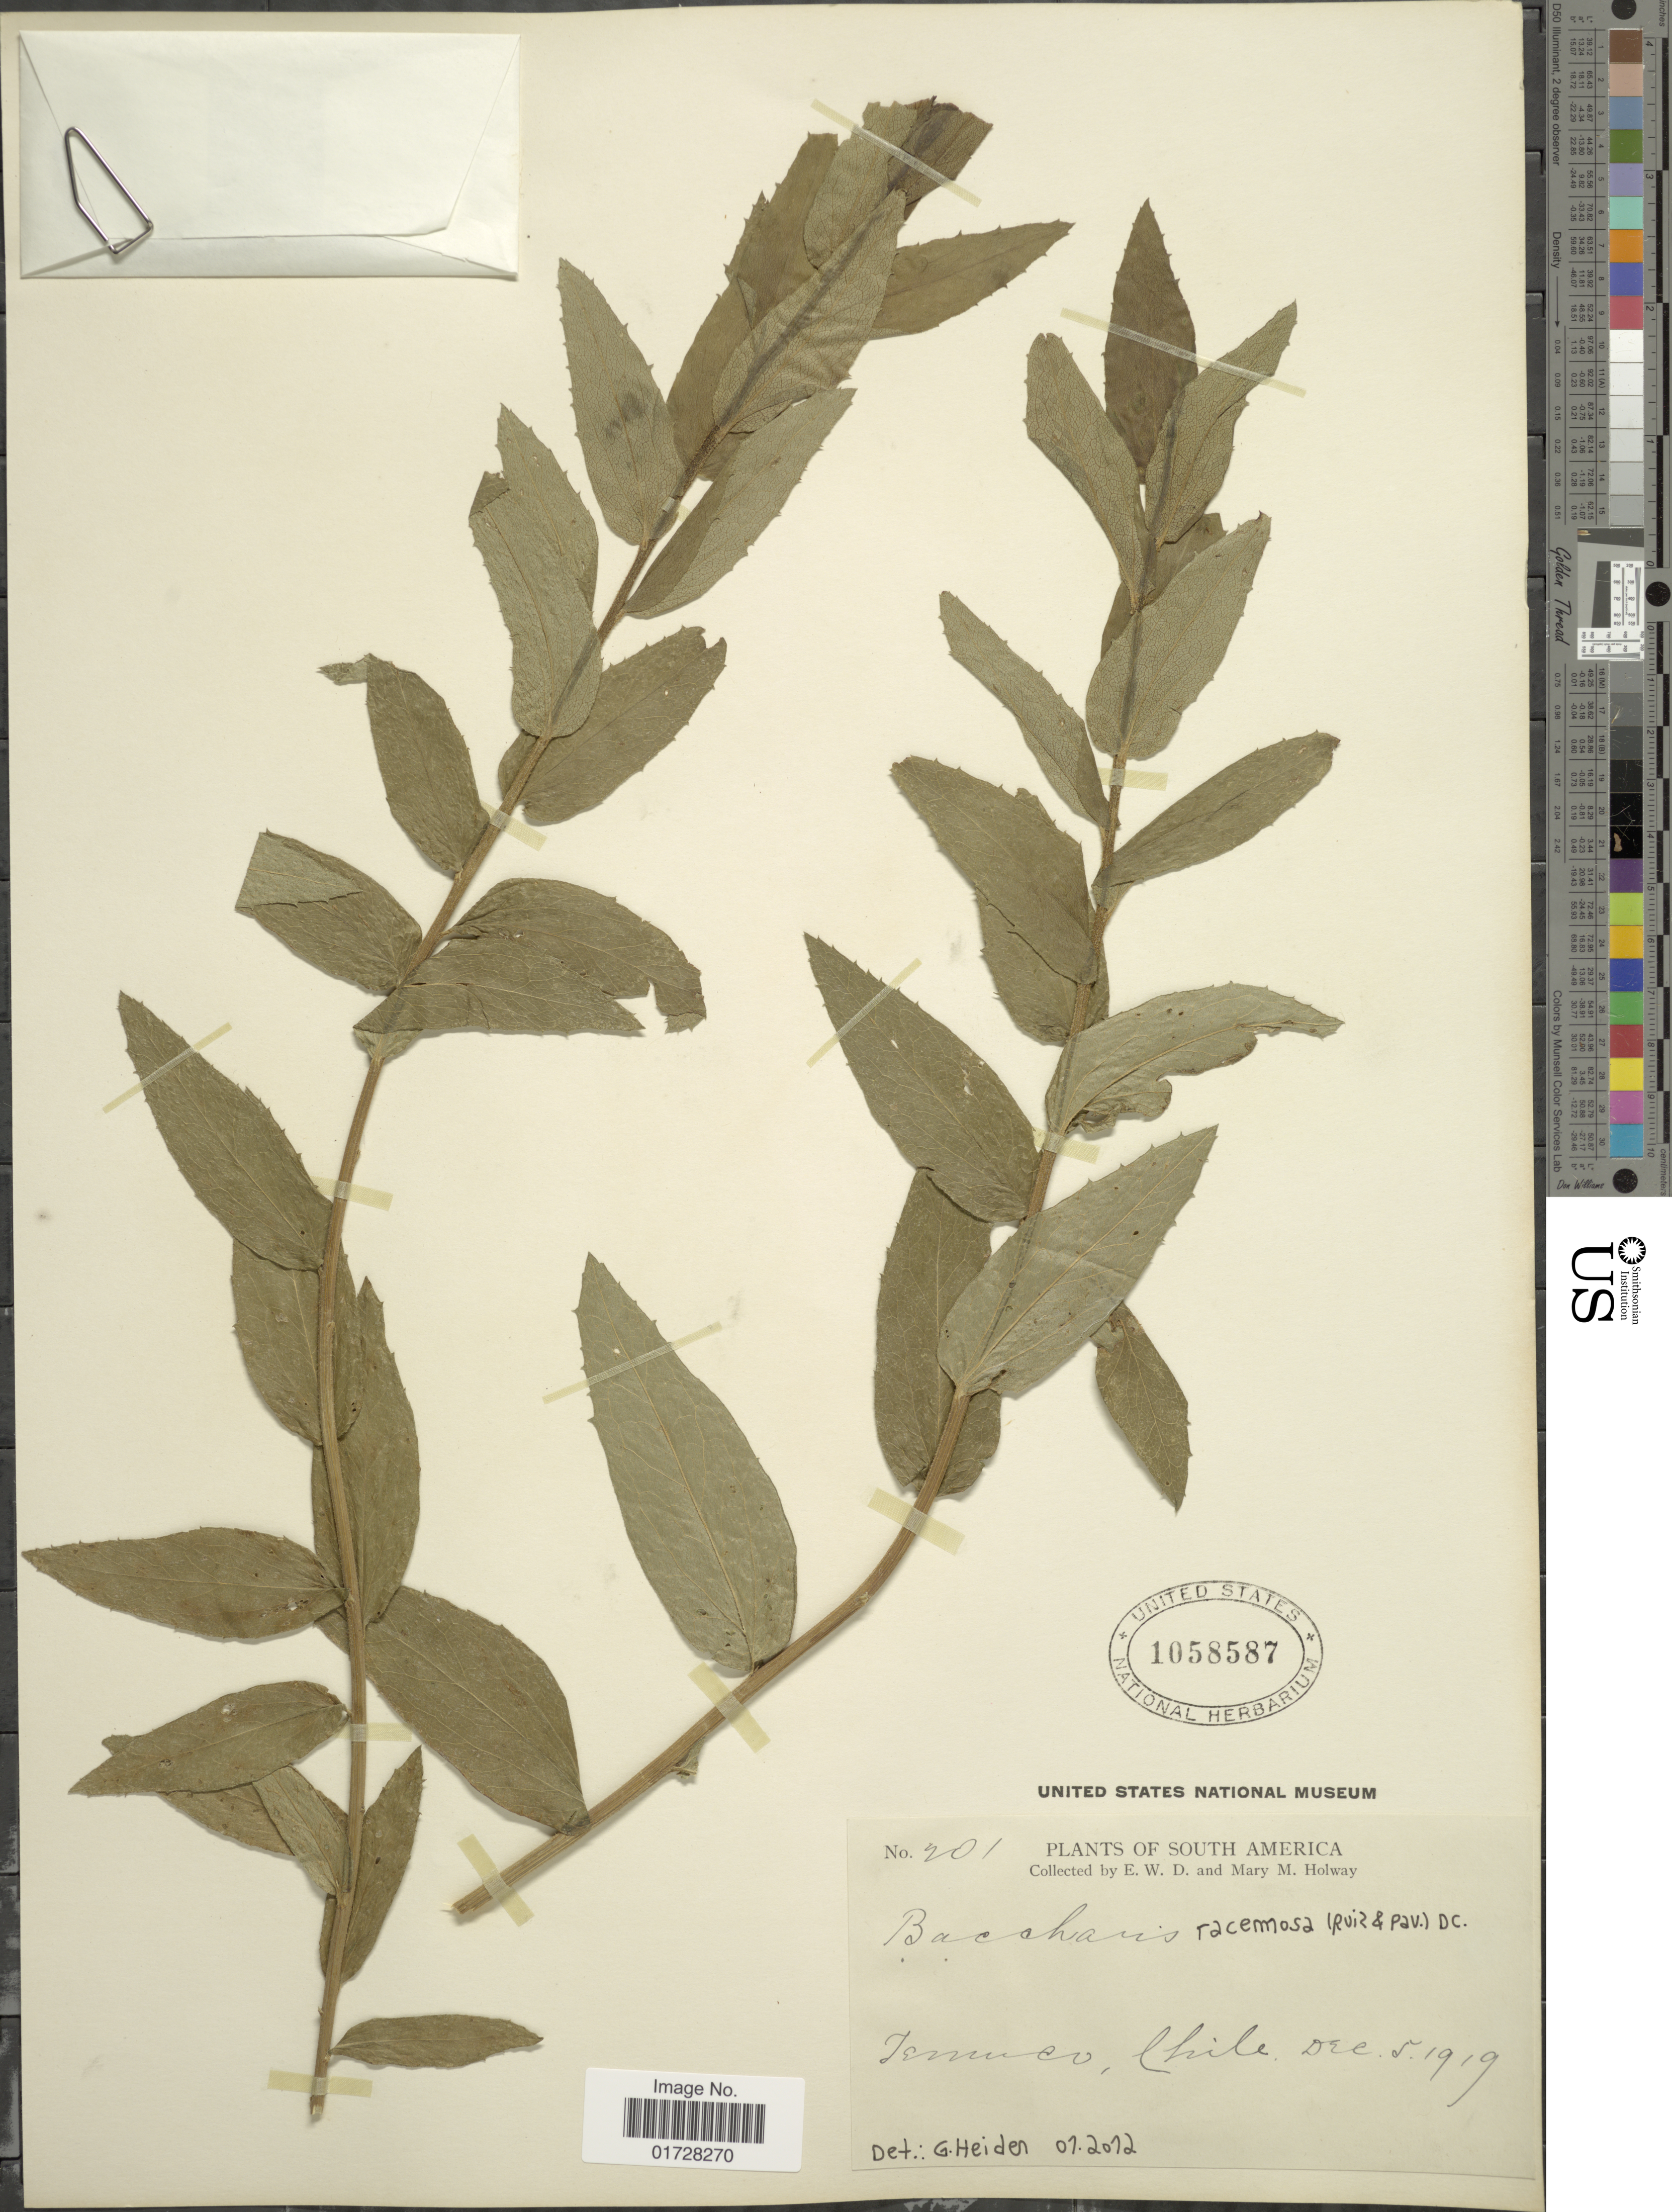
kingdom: Plantae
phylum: Tracheophyta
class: Magnoliopsida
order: Asterales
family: Asteraceae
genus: Baccharis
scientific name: Baccharis racemosa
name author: (Ruiz & Pav.) DC.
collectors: E. W. D. Holway & M. M. Holway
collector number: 201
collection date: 1919-12-05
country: Chile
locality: Temuco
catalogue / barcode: US 1058587